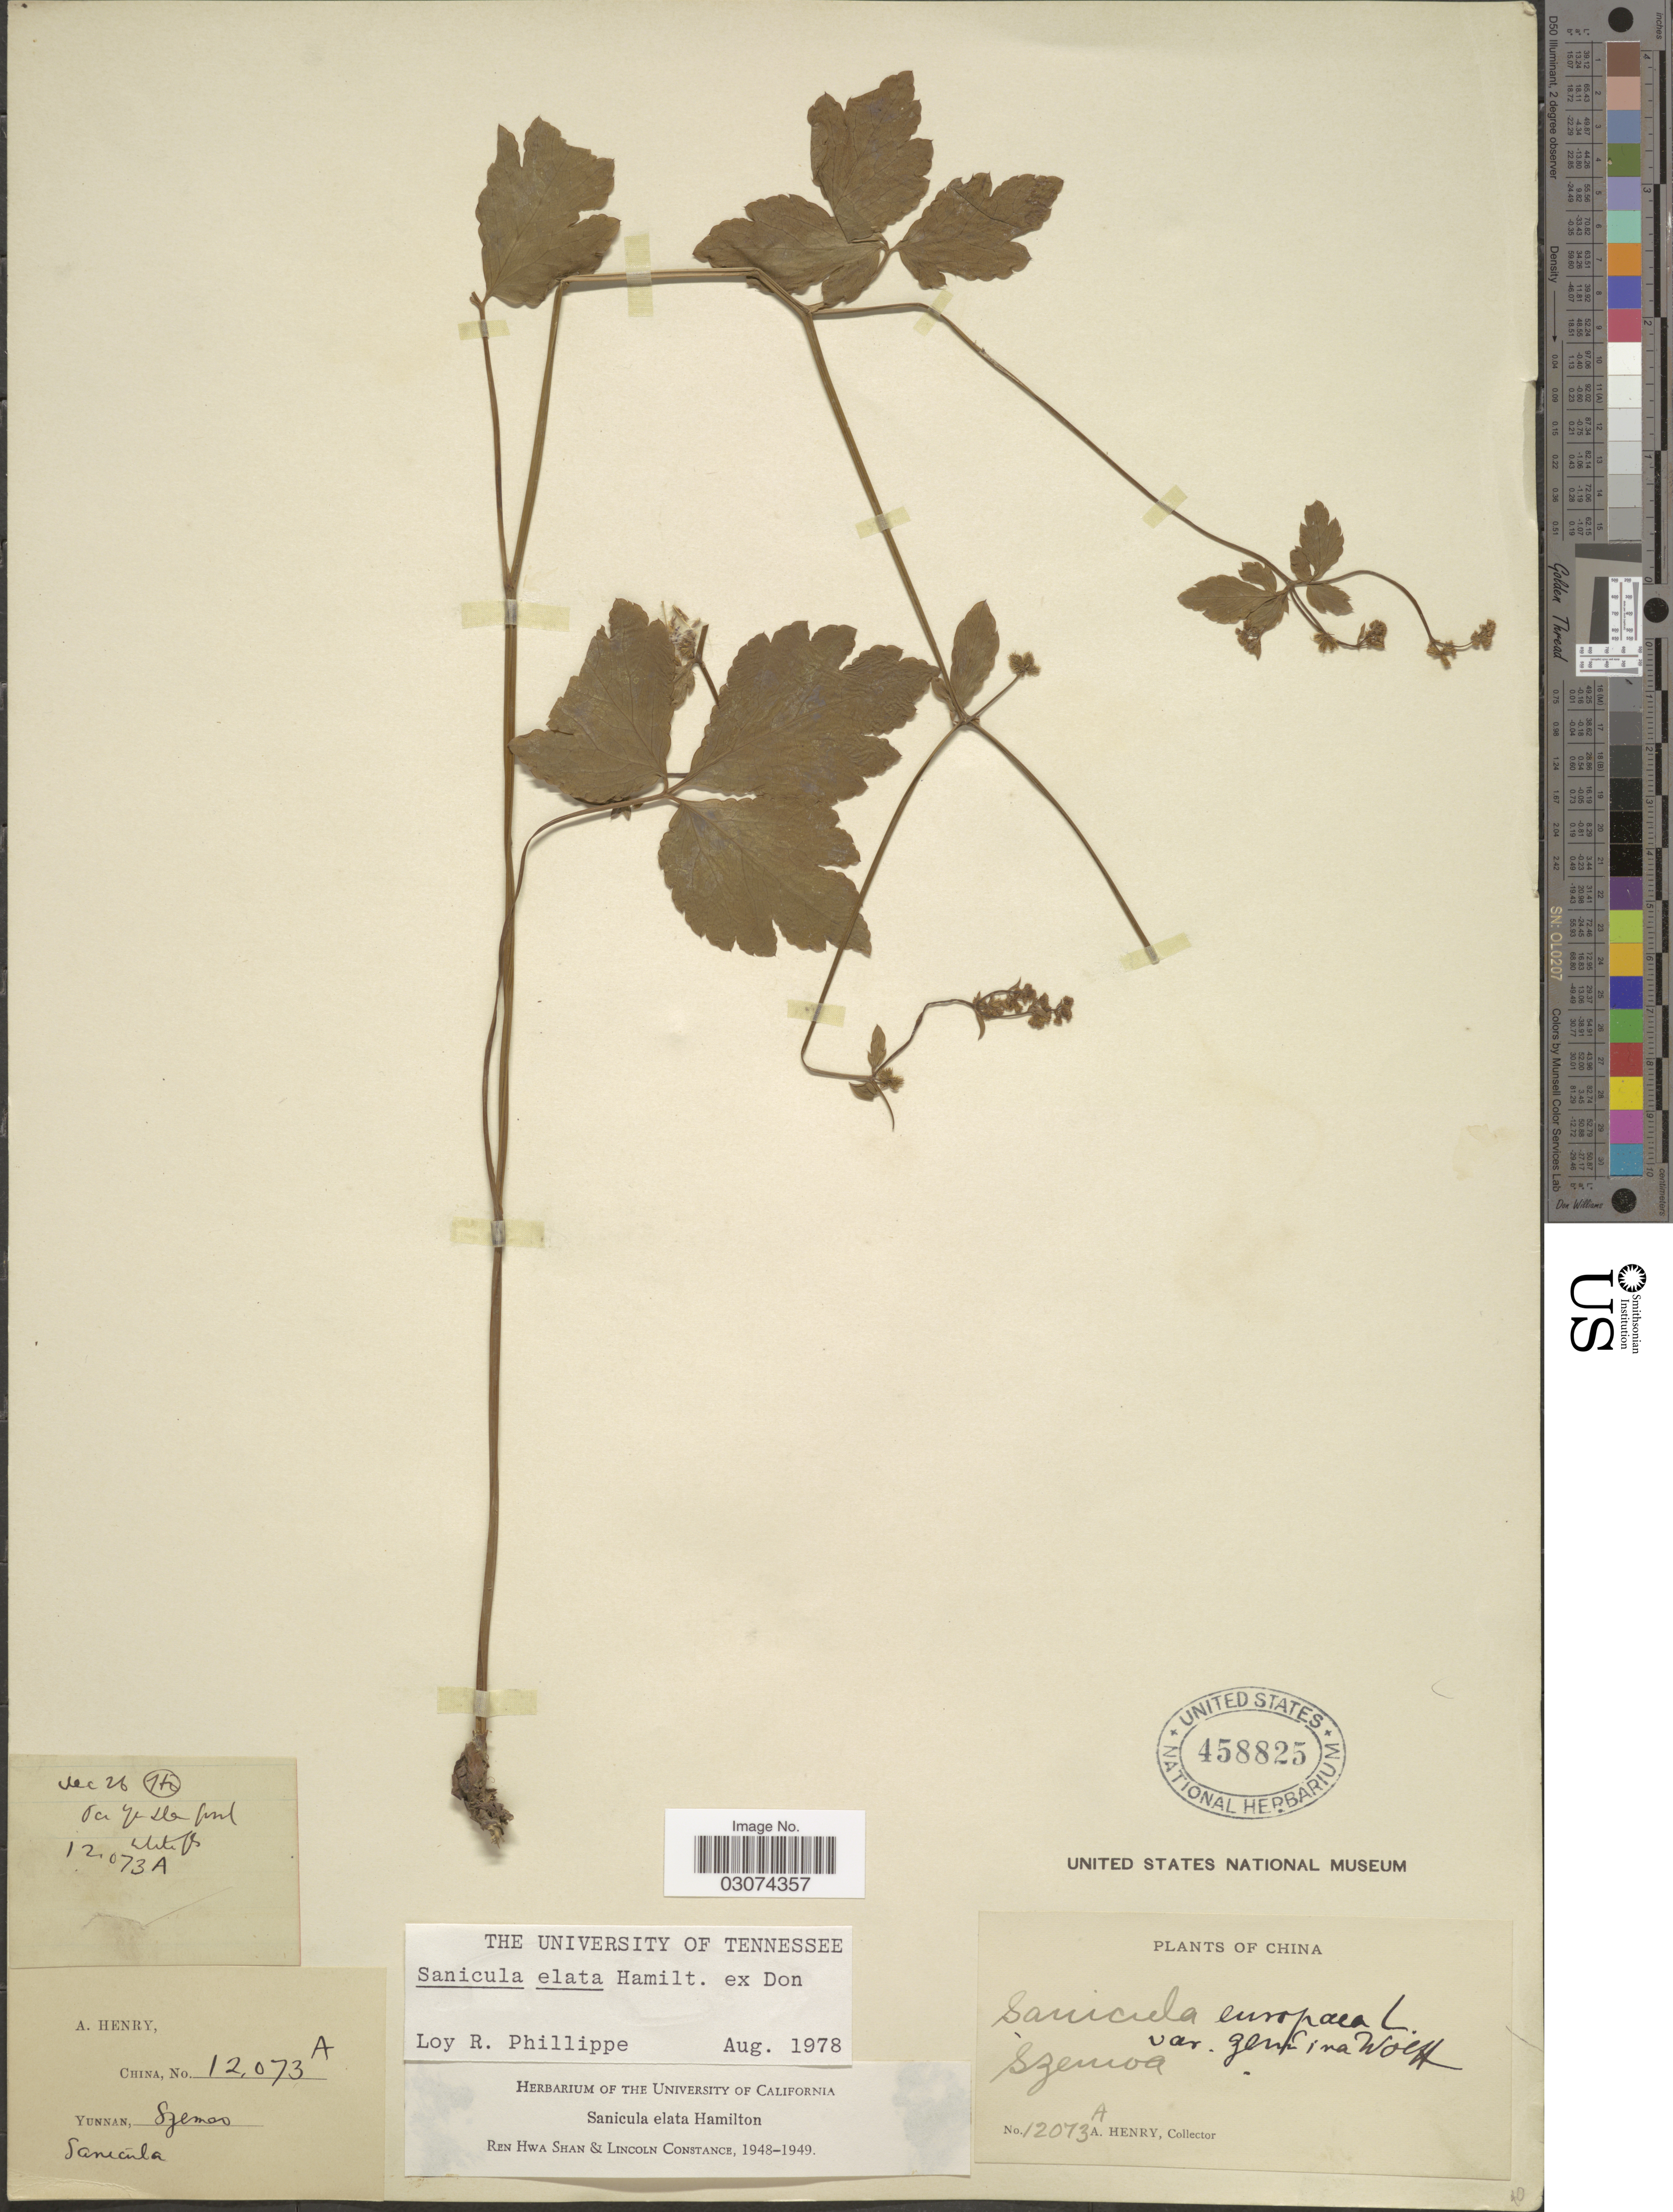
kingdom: Plantae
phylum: Tracheophyta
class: Magnoliopsida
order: Apiales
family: Apiaceae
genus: Sanicula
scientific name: Sanicula elata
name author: Buch.-Ham. ex D. Don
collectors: A. Henry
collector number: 12073 A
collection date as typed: Transcribed d/m/y: /12/26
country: China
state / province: Yunnan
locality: Szemoa.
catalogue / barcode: US 458825